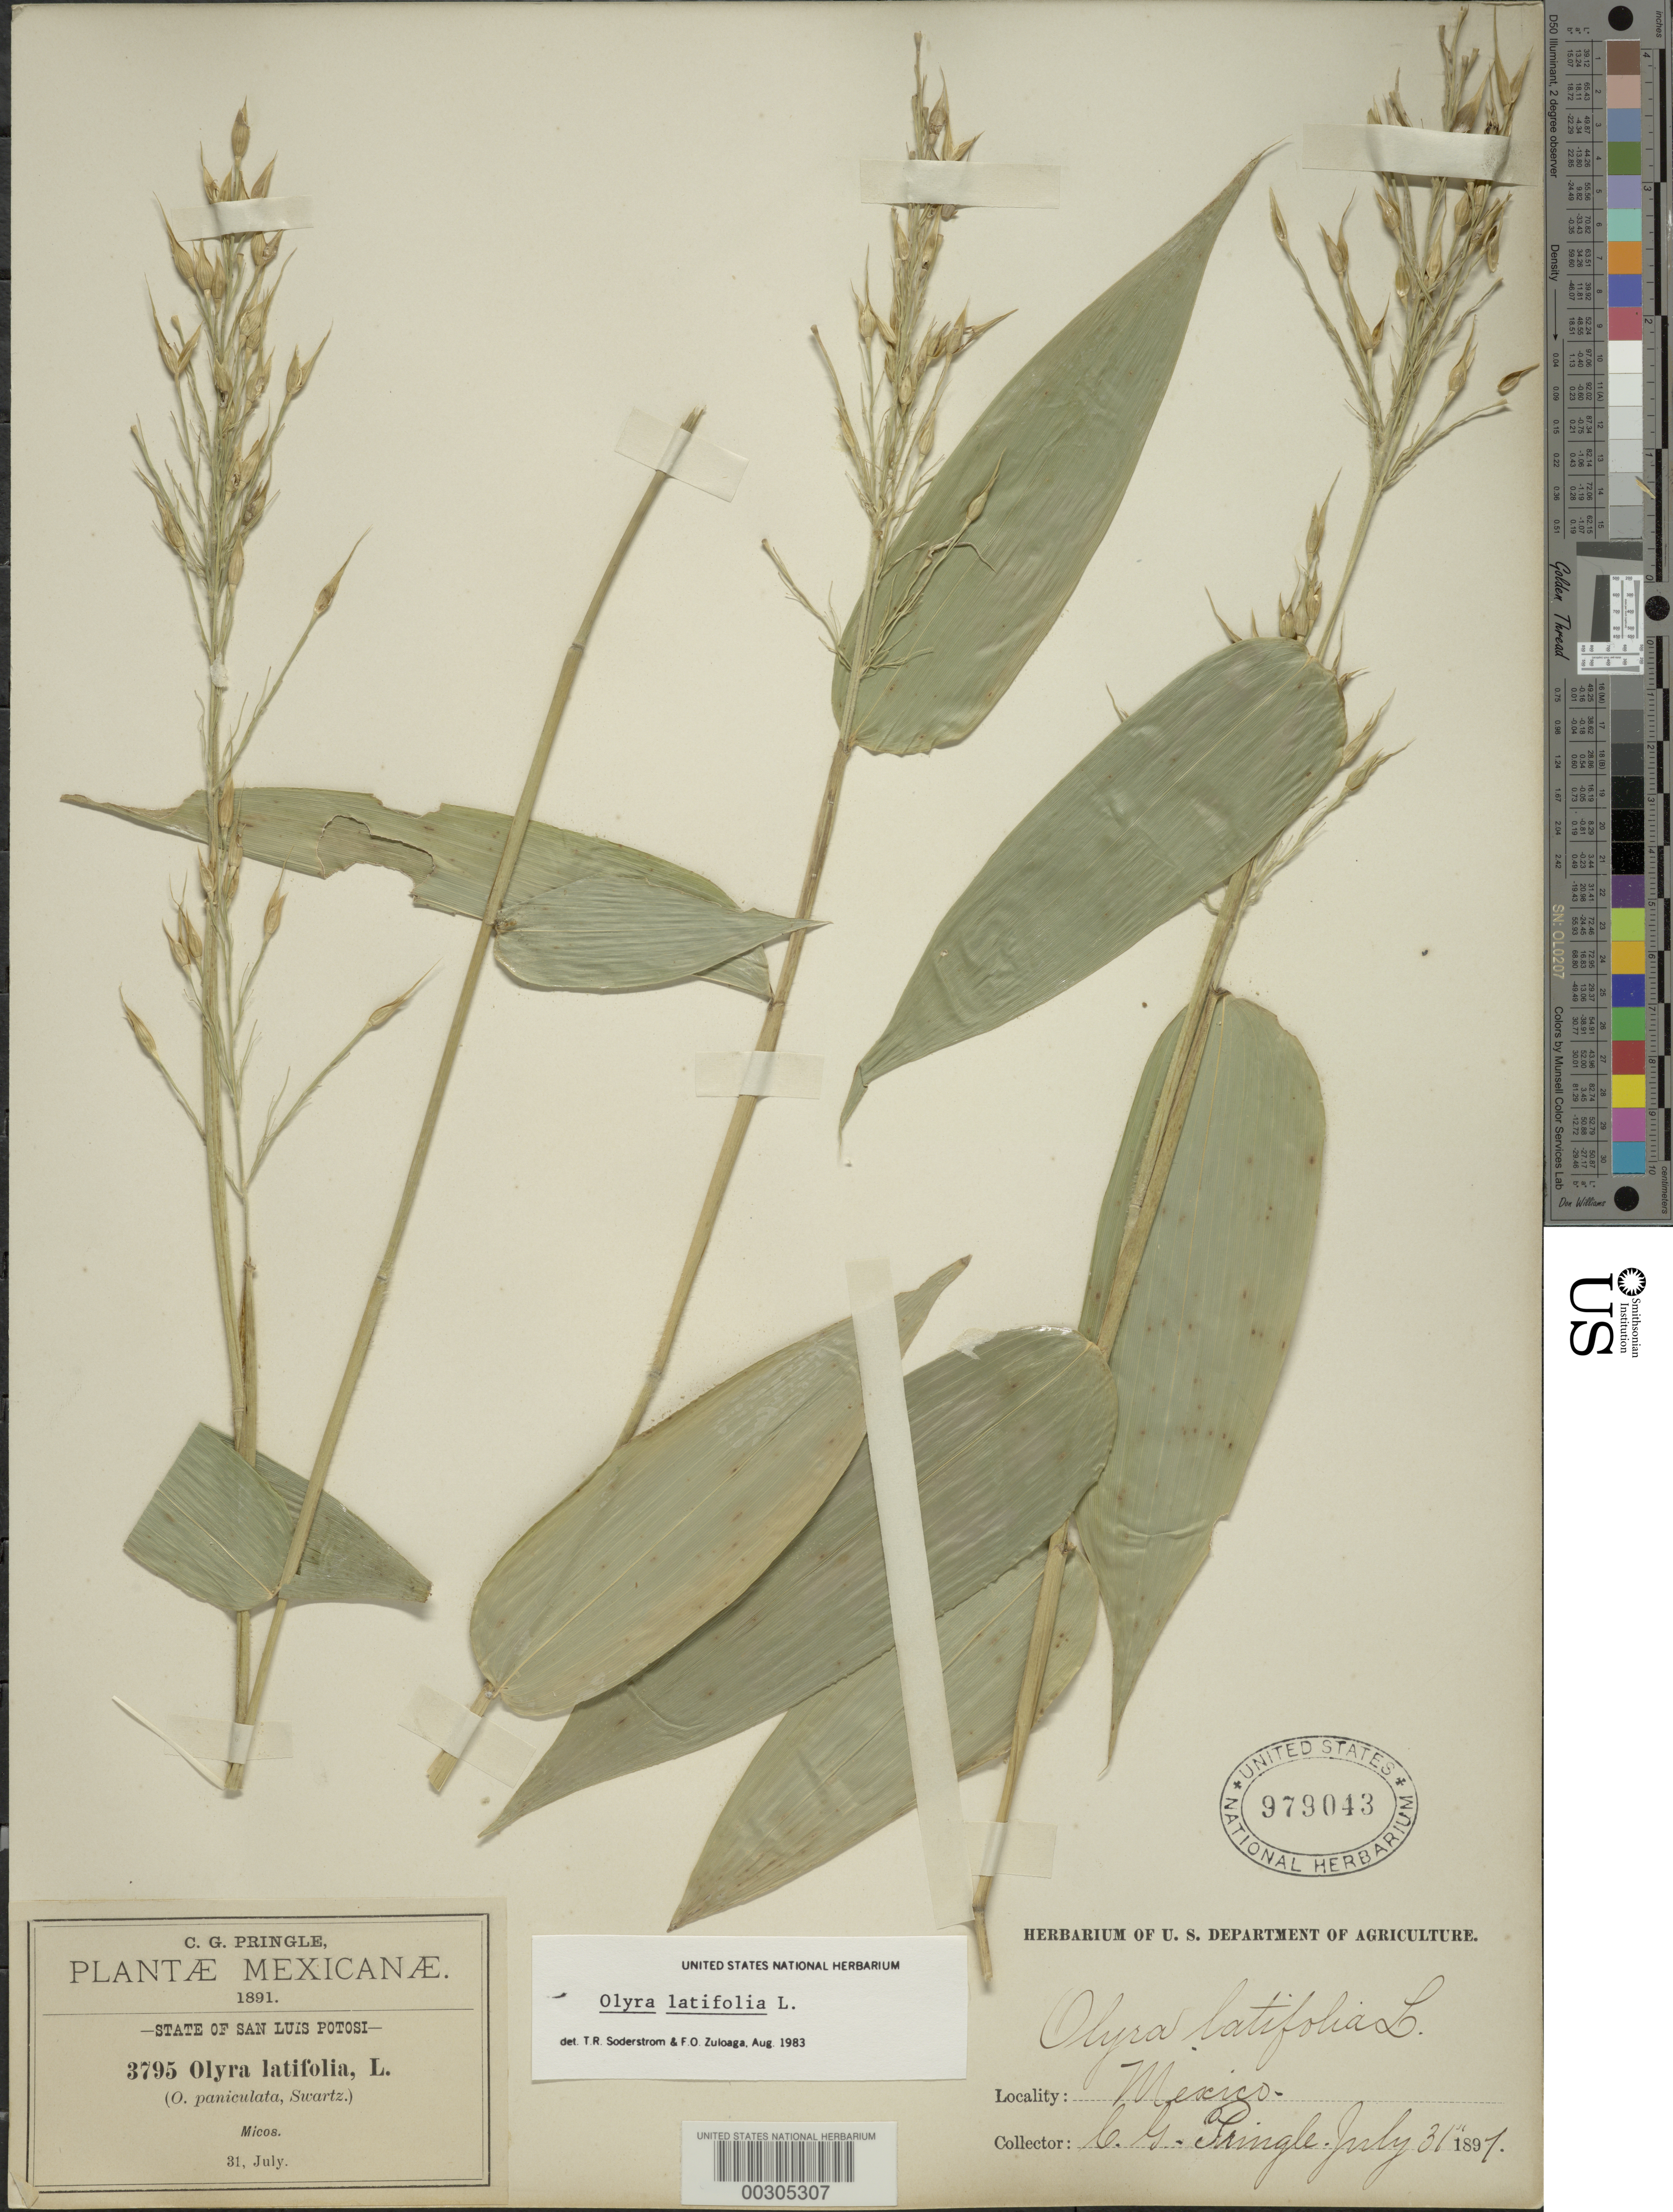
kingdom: Plantae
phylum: Tracheophyta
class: Liliopsida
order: Poales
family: Poaceae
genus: Olyra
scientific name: Olyra latifolia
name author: L.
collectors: C. G. Pringle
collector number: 3795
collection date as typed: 31 Jul 1891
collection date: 1891-07-31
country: Mexico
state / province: San Luis Potosí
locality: Micos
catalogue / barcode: US 979043